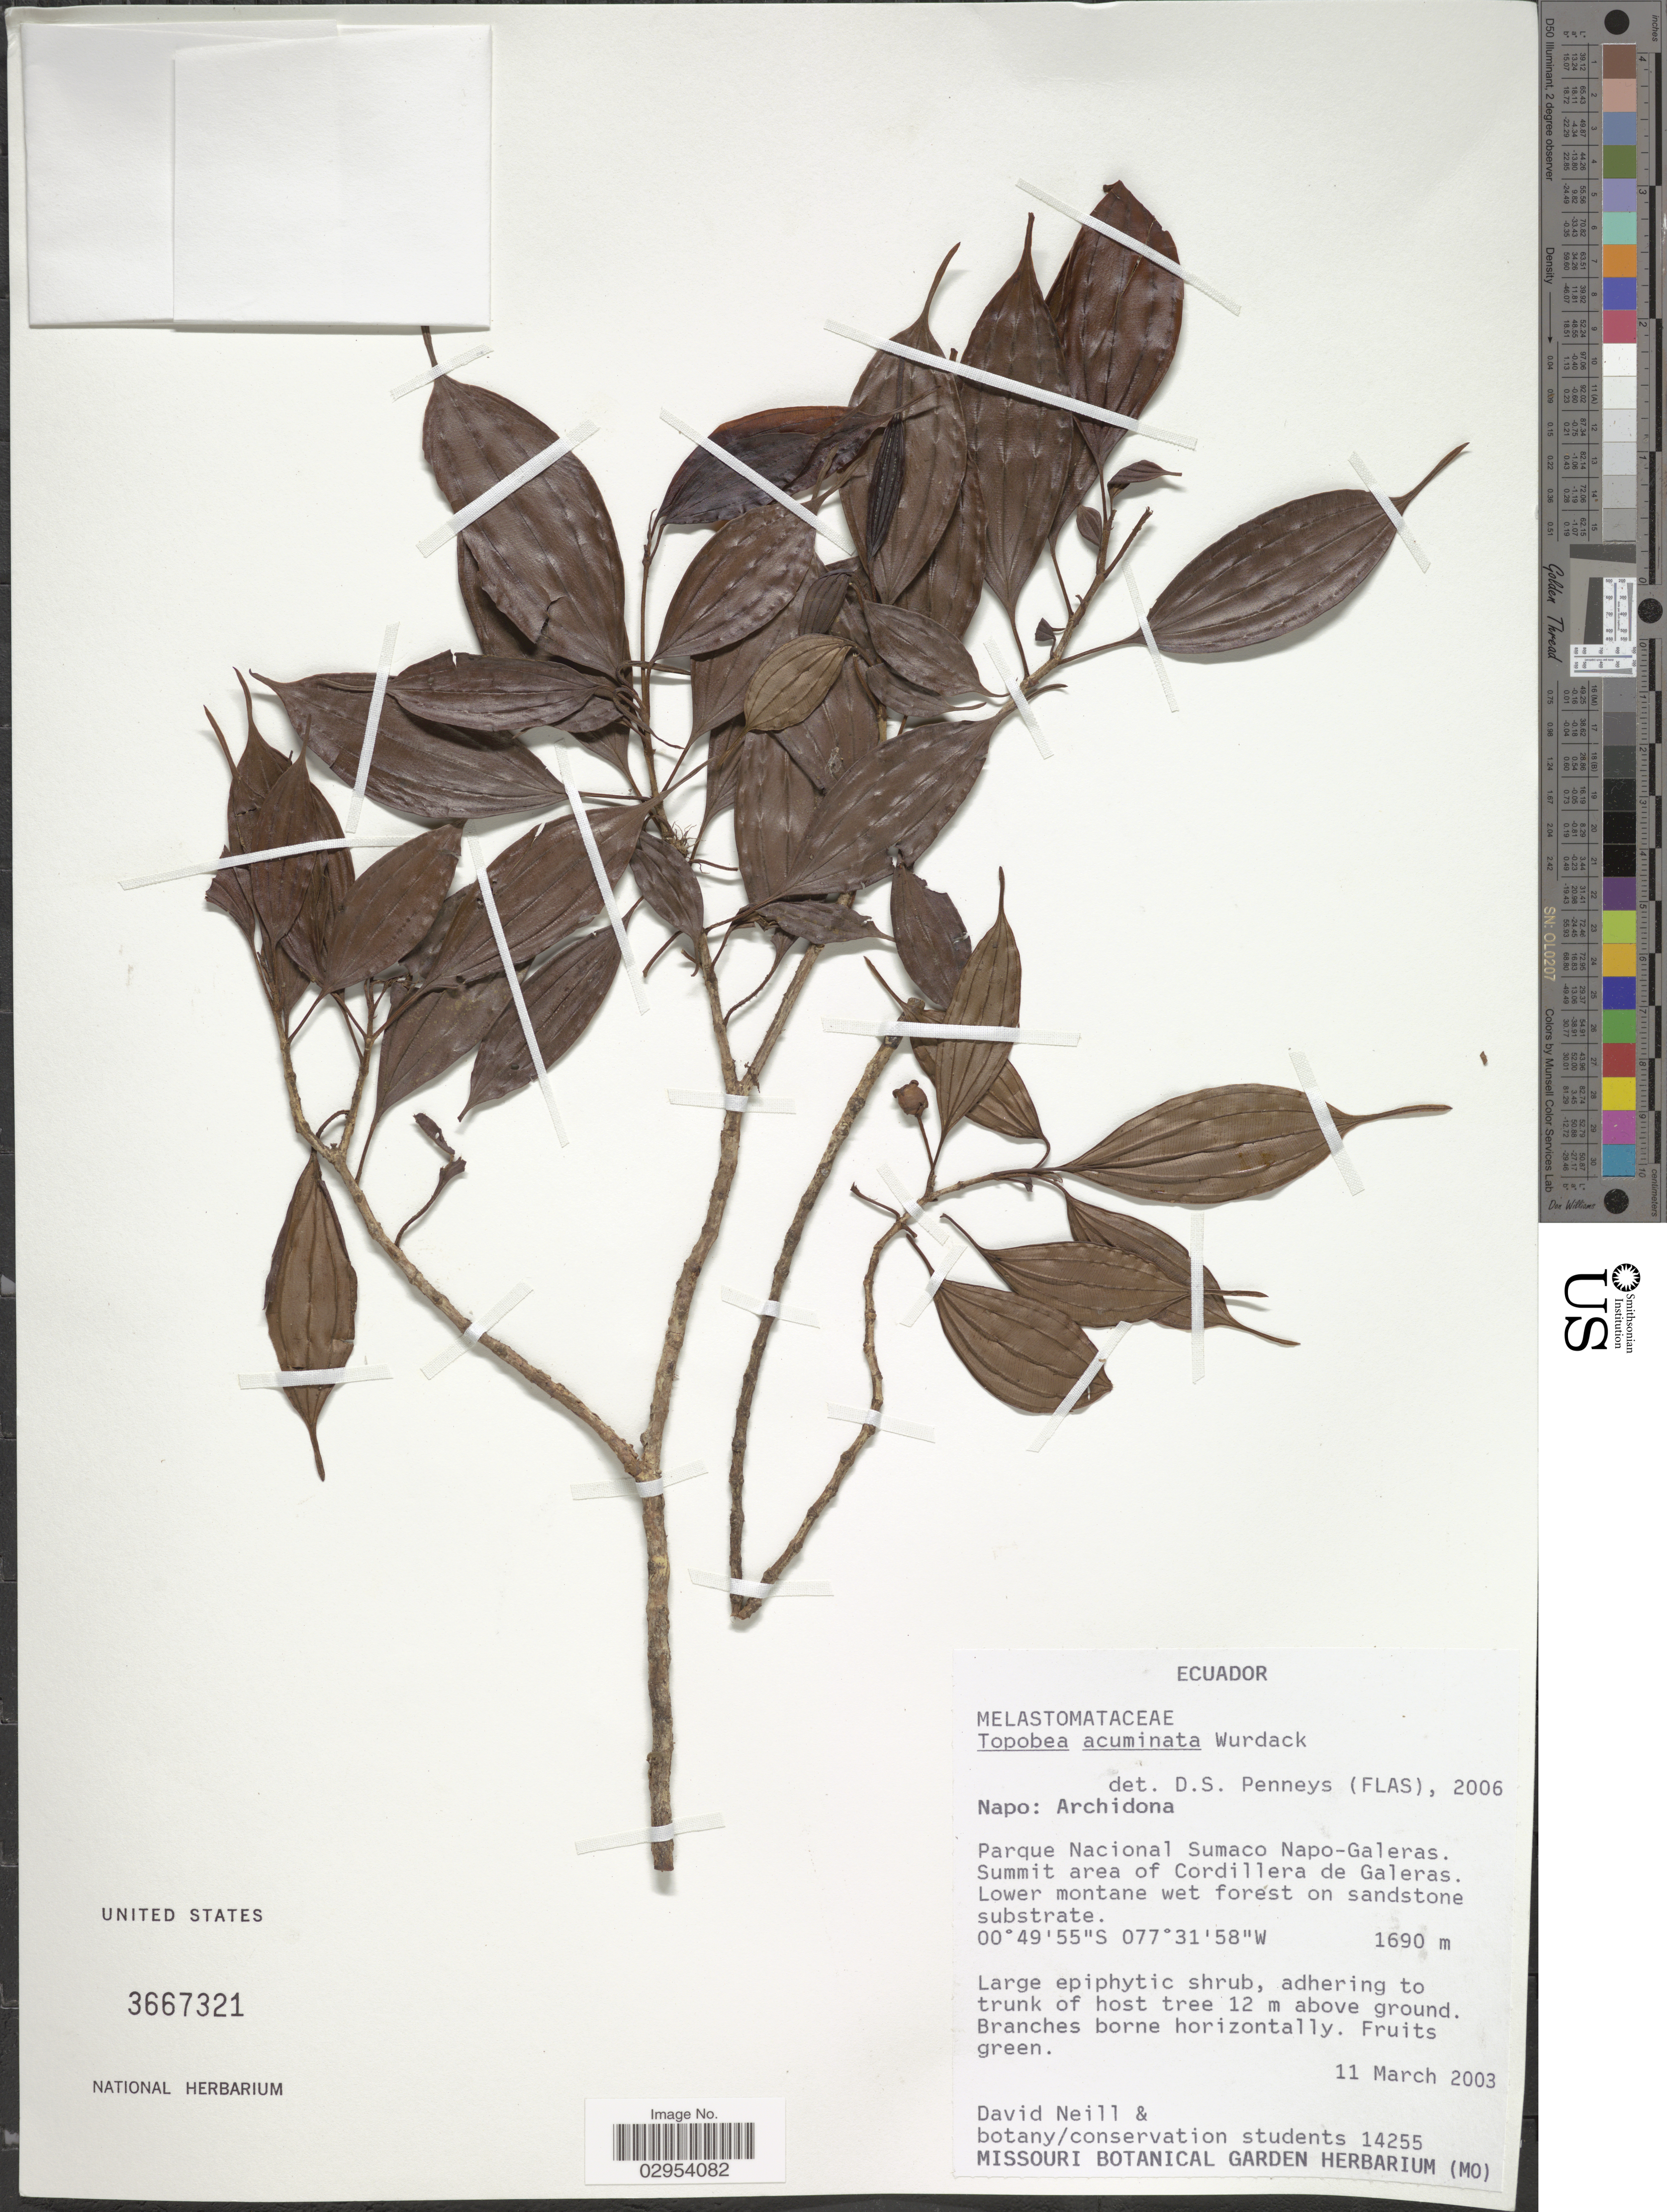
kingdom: Plantae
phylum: Tracheophyta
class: Magnoliopsida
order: Myrtales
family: Melastomataceae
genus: Topobea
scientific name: Topobea acuminata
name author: Wurdack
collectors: D. Neill & Botany/conservation students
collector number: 14255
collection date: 2003-03-11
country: Ecuador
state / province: Napo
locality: Archidona, Parque Nacional Sumaco Napo-Galeras. Summit area of Cordillera de Galeras.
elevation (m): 1690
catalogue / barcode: US 3667321